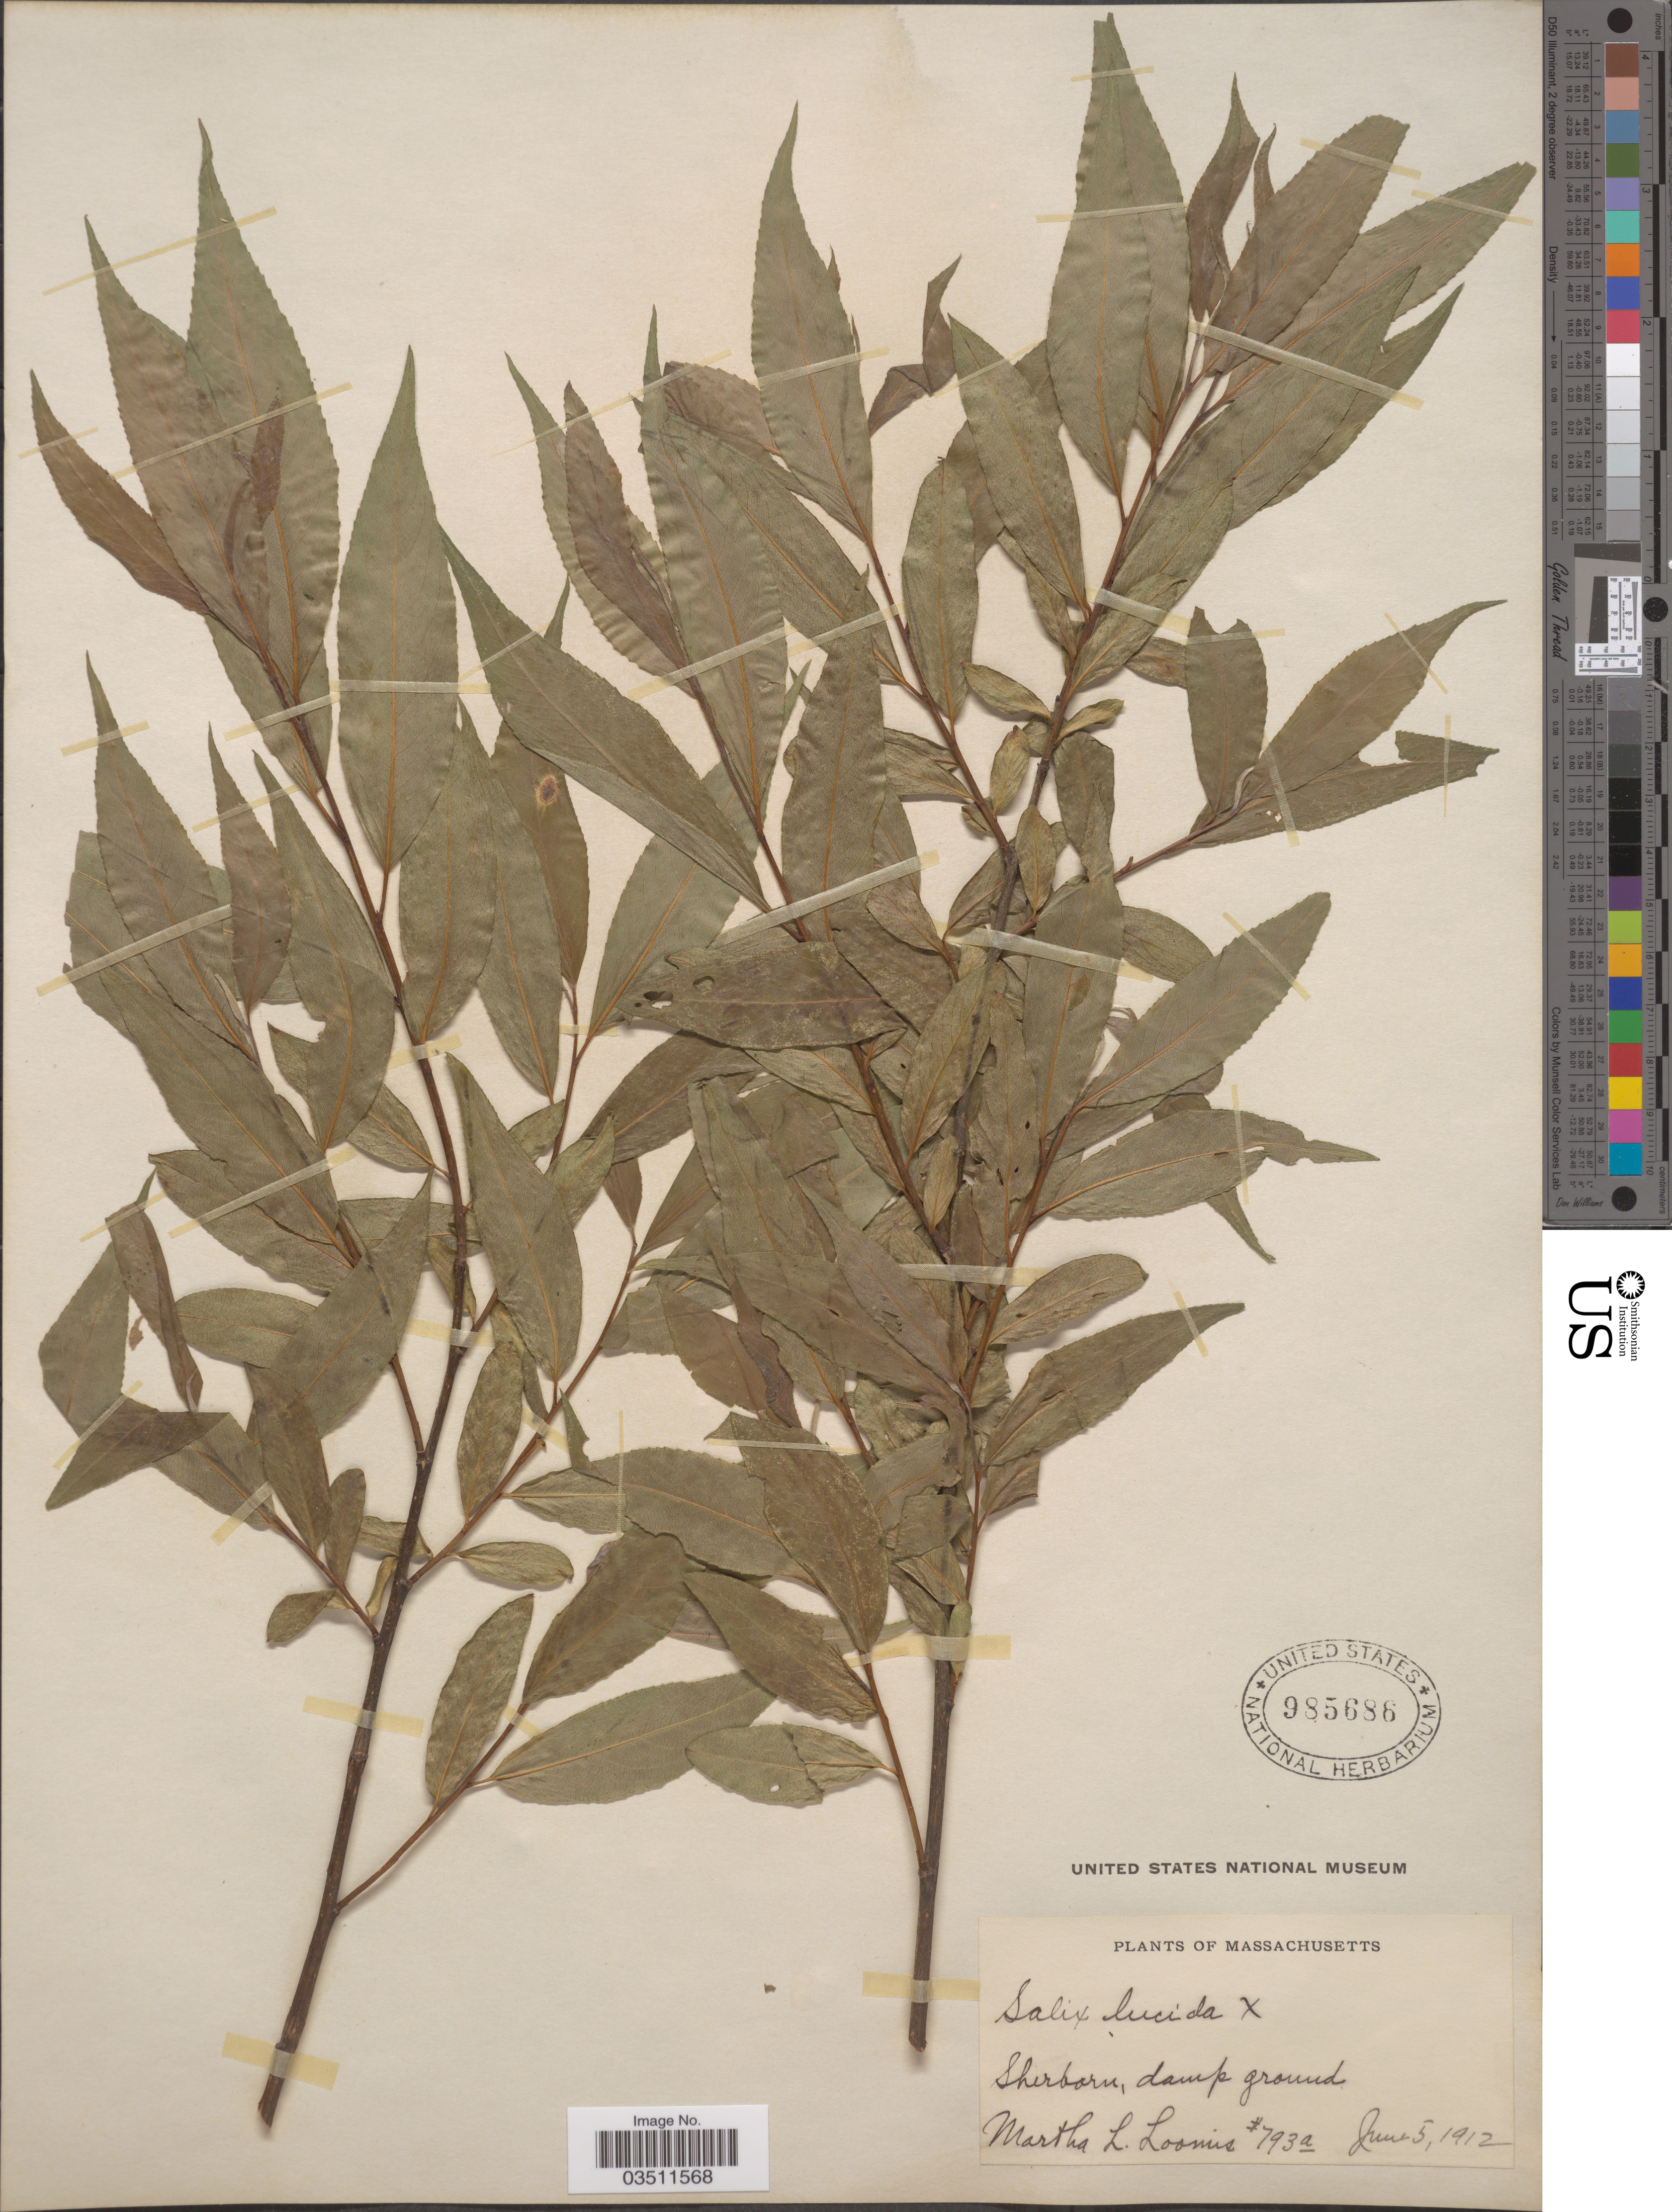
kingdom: Plantae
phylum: Tracheophyta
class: Magnoliopsida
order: Malpighiales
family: Salicaceae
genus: Salix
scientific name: Salix lucida x S. sp.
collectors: M. L. Loomis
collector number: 793a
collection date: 1912-06-05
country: United States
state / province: Massachusetts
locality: Sherborn, damp ground.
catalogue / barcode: US 985686